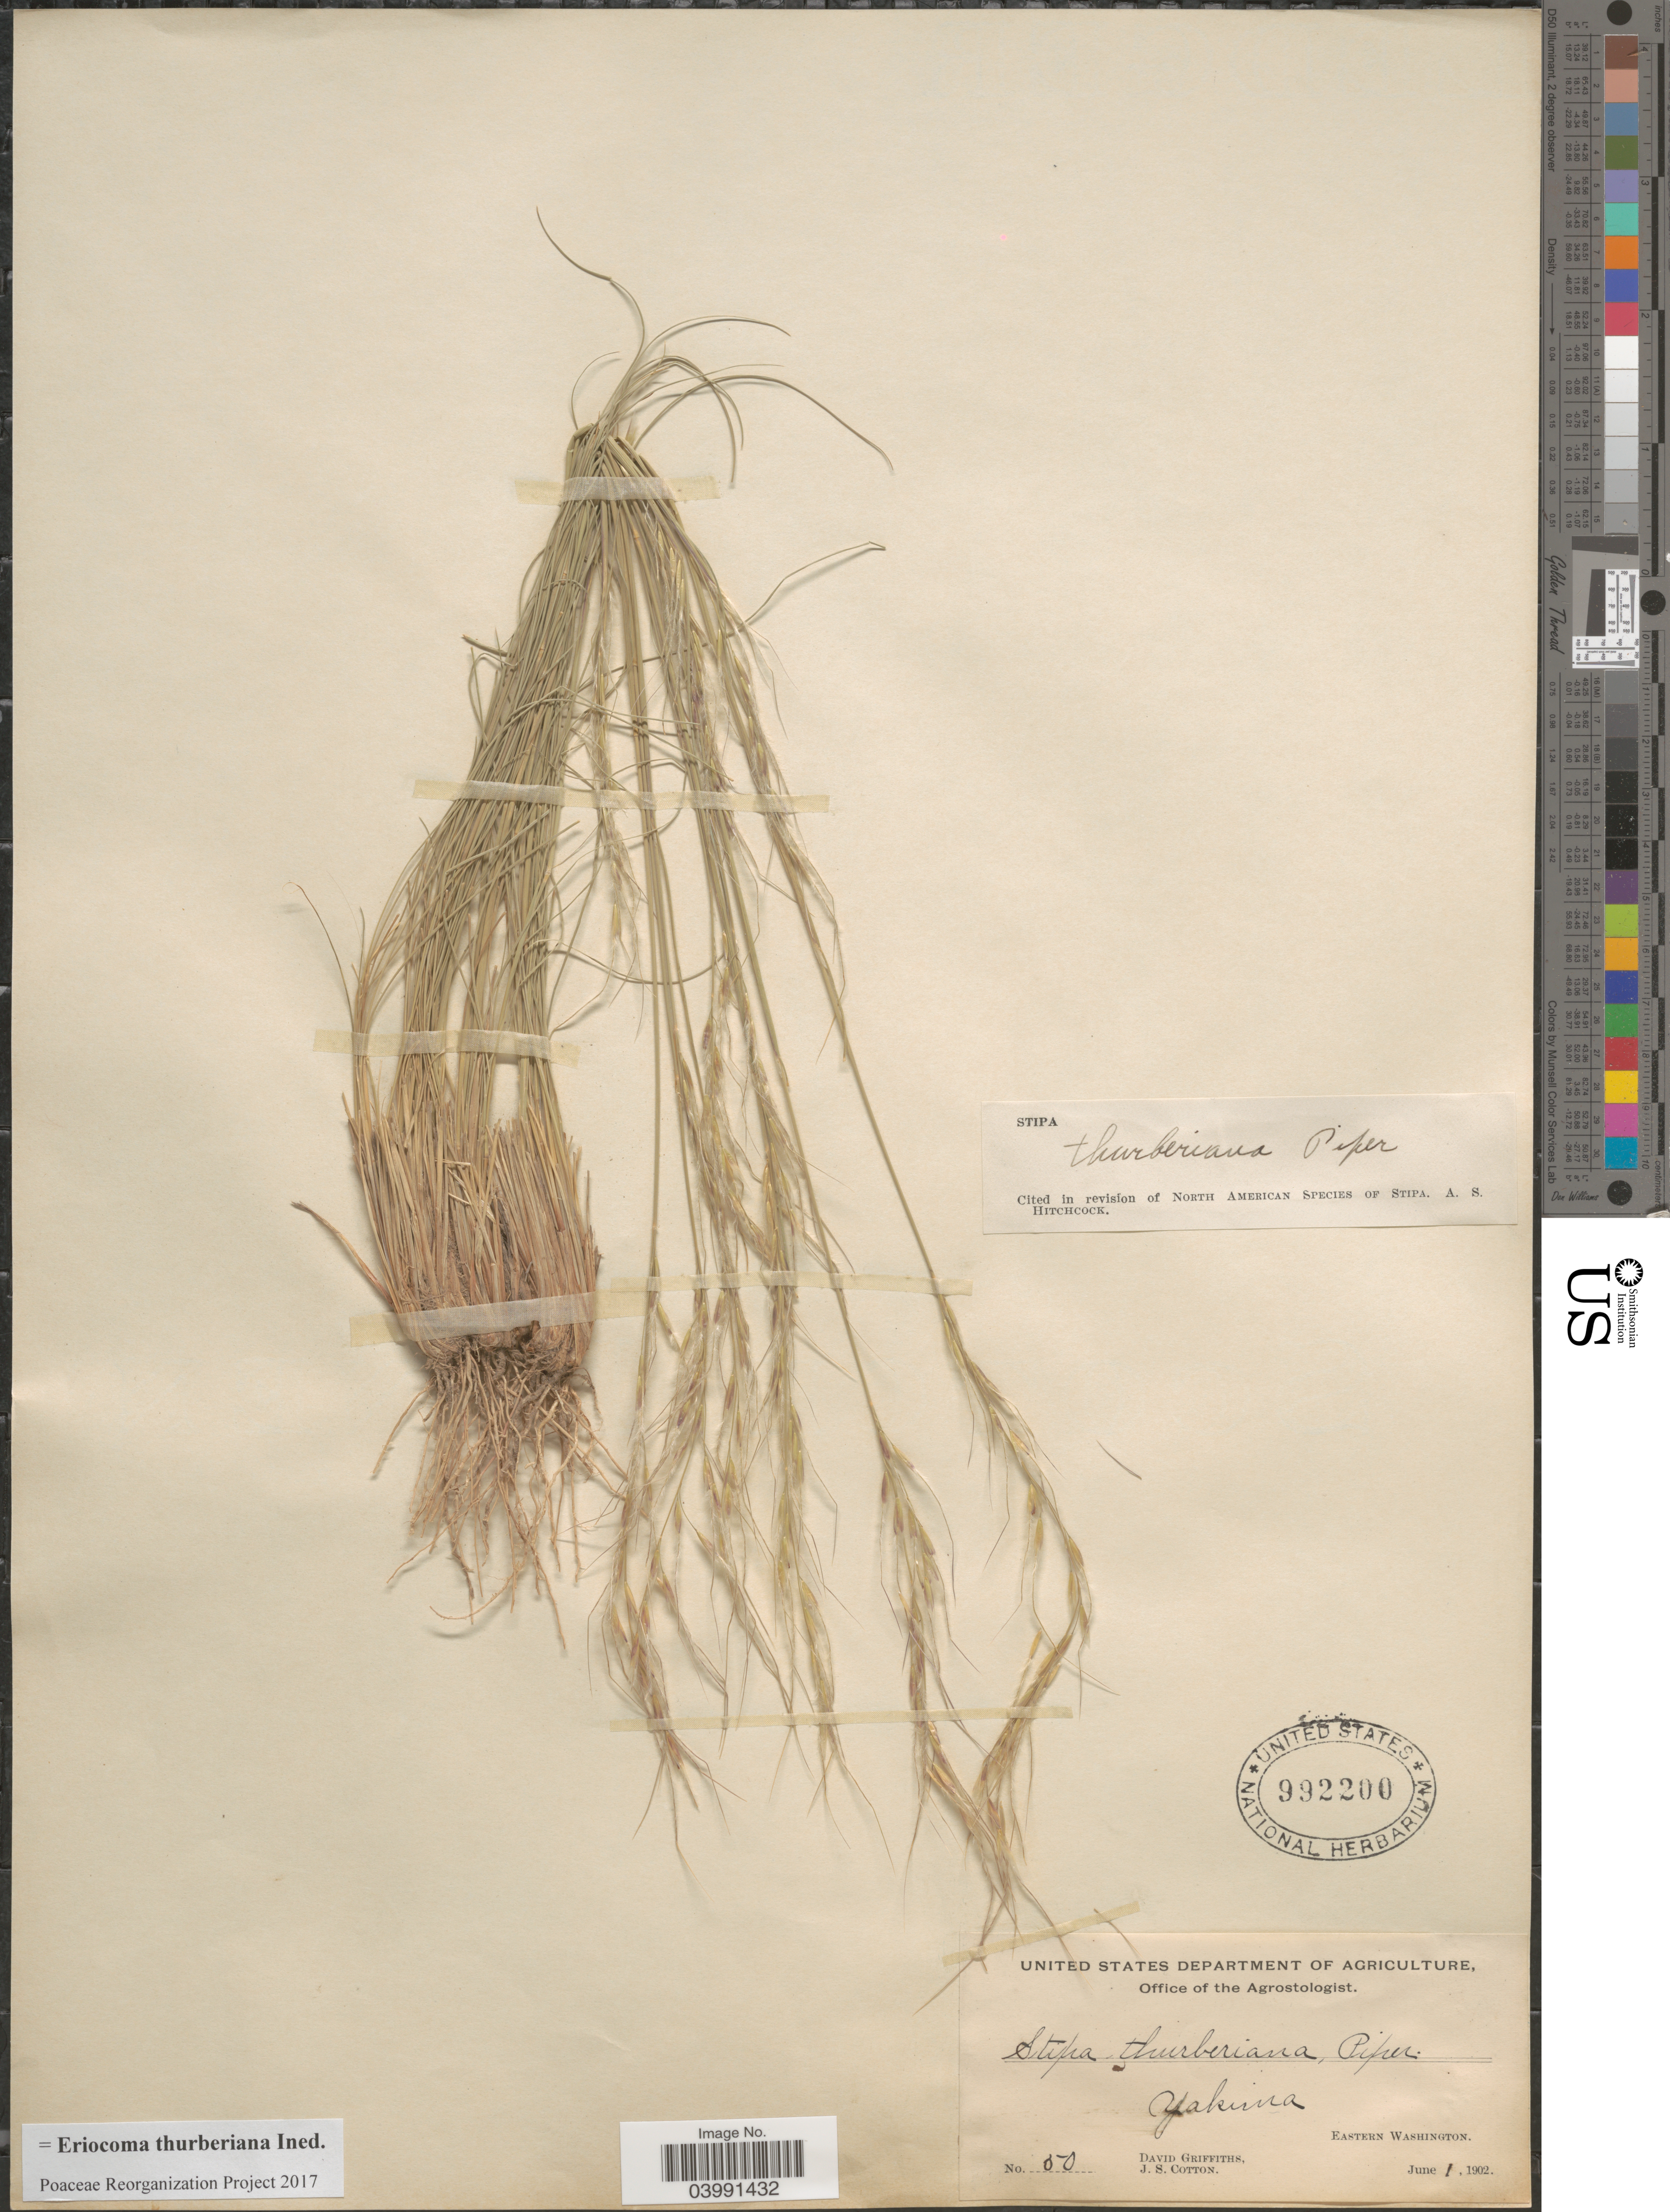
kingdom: Plantae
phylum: Tracheophyta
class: Liliopsida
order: Poales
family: Poaceae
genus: Eriocoma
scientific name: Eriocoma thurberiana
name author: (Piper) Romasch.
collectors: D. Griffiths & J. S. Cotton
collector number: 50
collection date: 1902-06-01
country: United States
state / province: Washington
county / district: Yakima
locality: Yakima. Eastern Washington.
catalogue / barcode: US 992200